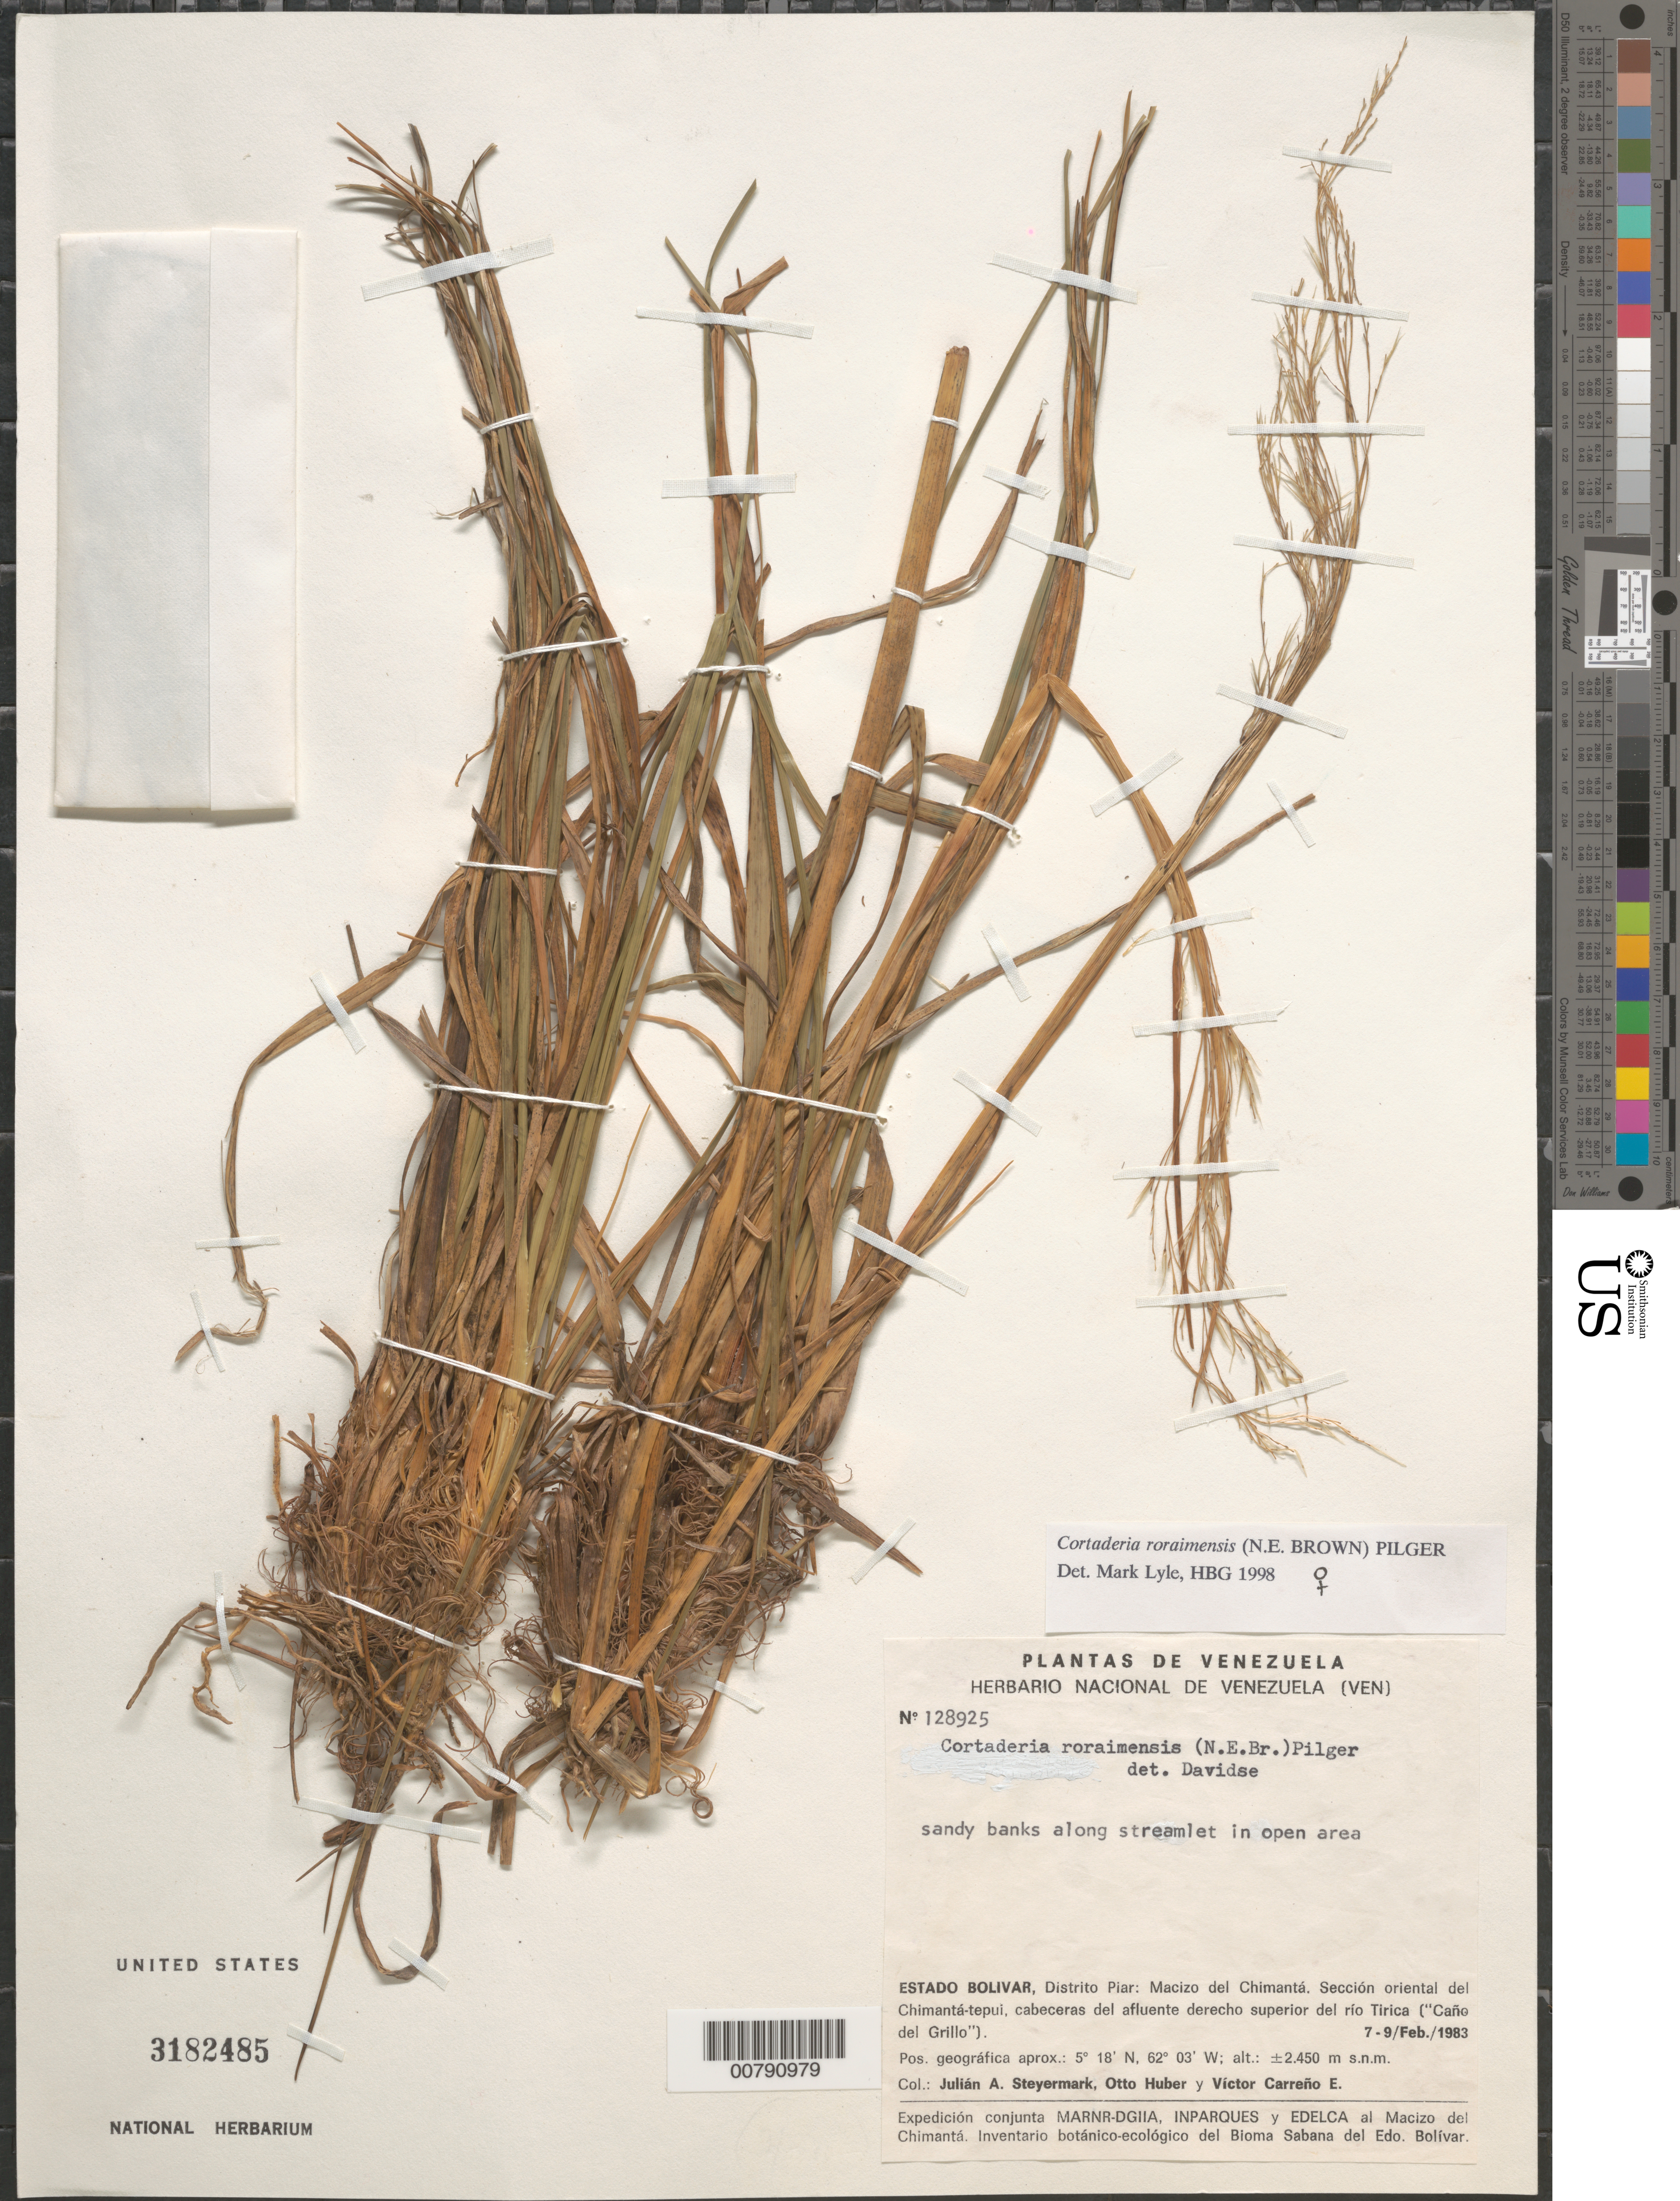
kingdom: Plantae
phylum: Tracheophyta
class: Liliopsida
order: Poales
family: Poaceae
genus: Cortaderia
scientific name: Cortaderia roraimensis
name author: (N.E. Br.) Pilg.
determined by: Lyle, M.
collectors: J. Steyermark, O. Huber & V. Carreño E.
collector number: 128925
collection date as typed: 7-Feb-83 to 9-Feb-83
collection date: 1983-02-07/1983-02-09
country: Venezuela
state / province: Bolívar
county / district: Piar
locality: Macizo del Chimantá, sect. oriental del Chimantá-tepuí, cabeceras del afluente derecho superíor del Río Tirica (Caño del Grillo)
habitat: Sandy banks along streamlet in open area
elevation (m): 2450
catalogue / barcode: US 3182485